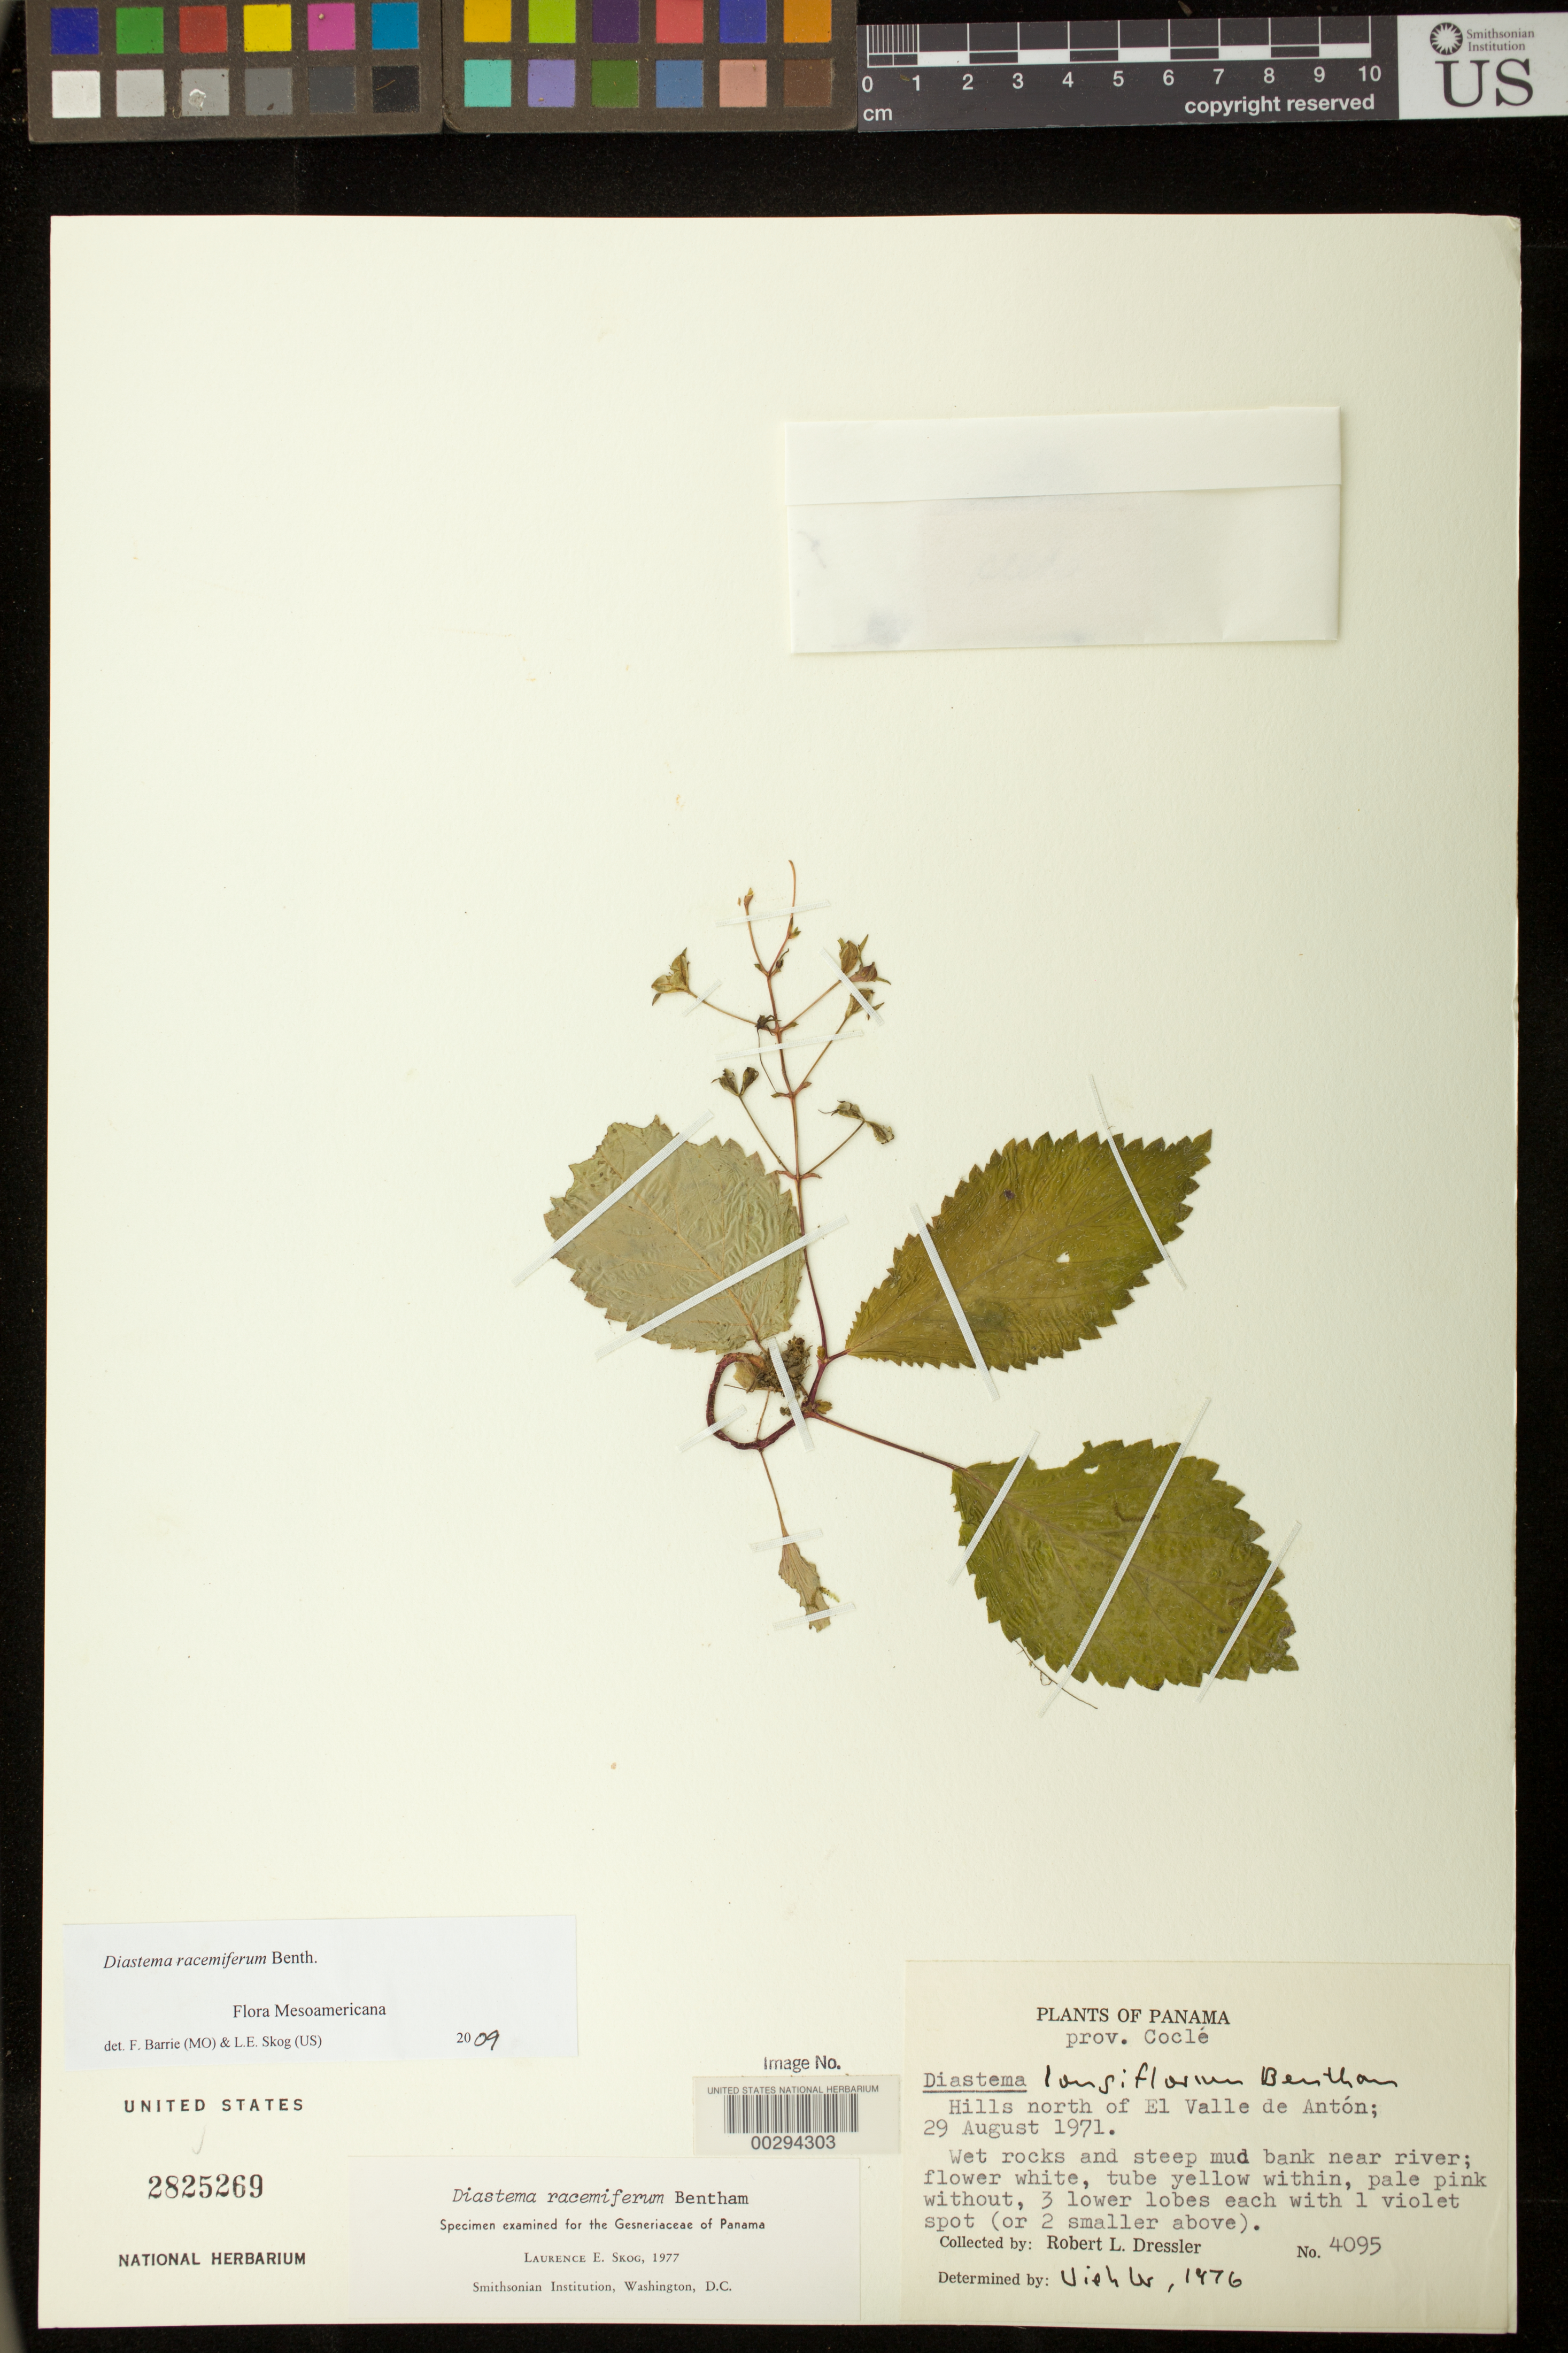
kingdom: Plantae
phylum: Tracheophyta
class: Magnoliopsida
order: Lamiales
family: Gesneriaceae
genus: Diastema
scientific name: Diastema racemiferum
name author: Benth.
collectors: R. Dressler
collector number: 4095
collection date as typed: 29 Aug 1971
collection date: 1971-08-29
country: Panama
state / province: Coclé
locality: Hills N of El Valle de Anton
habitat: Wet rocks and steep mud bank near river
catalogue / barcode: US 2825269